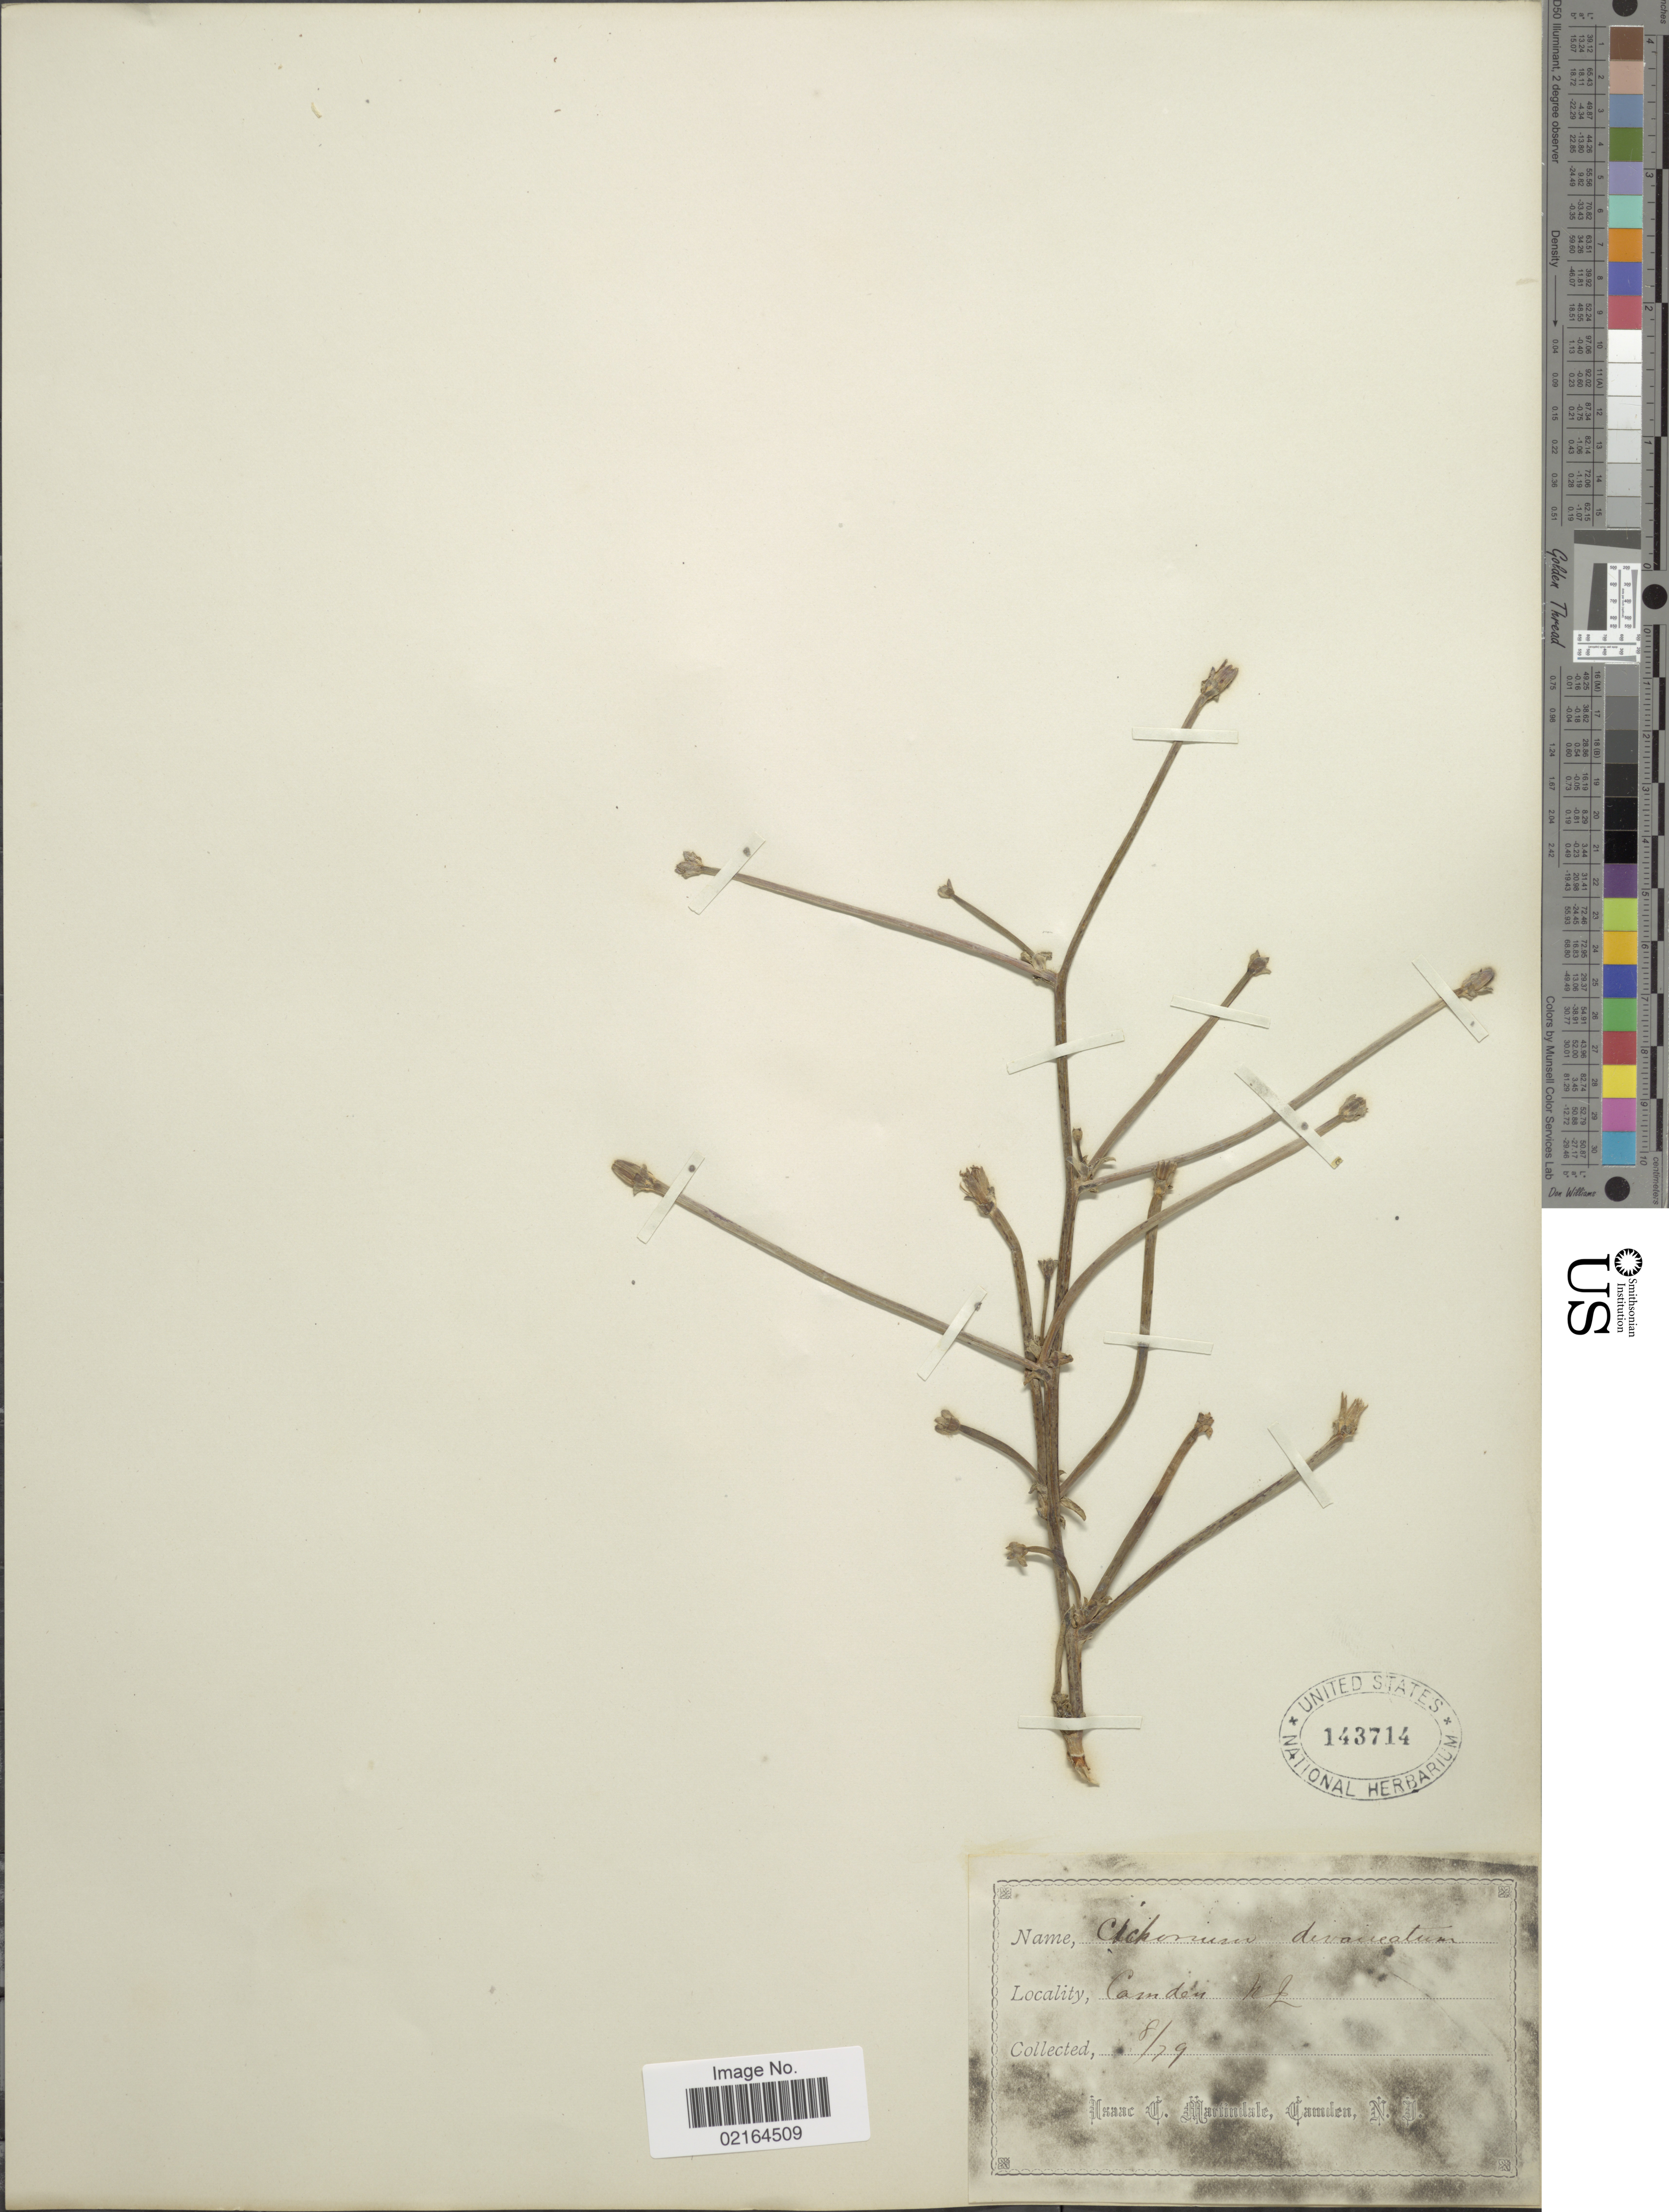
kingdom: Plantae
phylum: Tracheophyta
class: Magnoliopsida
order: Asterales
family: Asteraceae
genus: Cichorium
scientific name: Cichorium intybus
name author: L.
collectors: I. C. Martindale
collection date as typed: Transcribed d/m/y: /8/79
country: United States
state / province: New Jersey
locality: Camden, N. J.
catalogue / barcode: US 143714